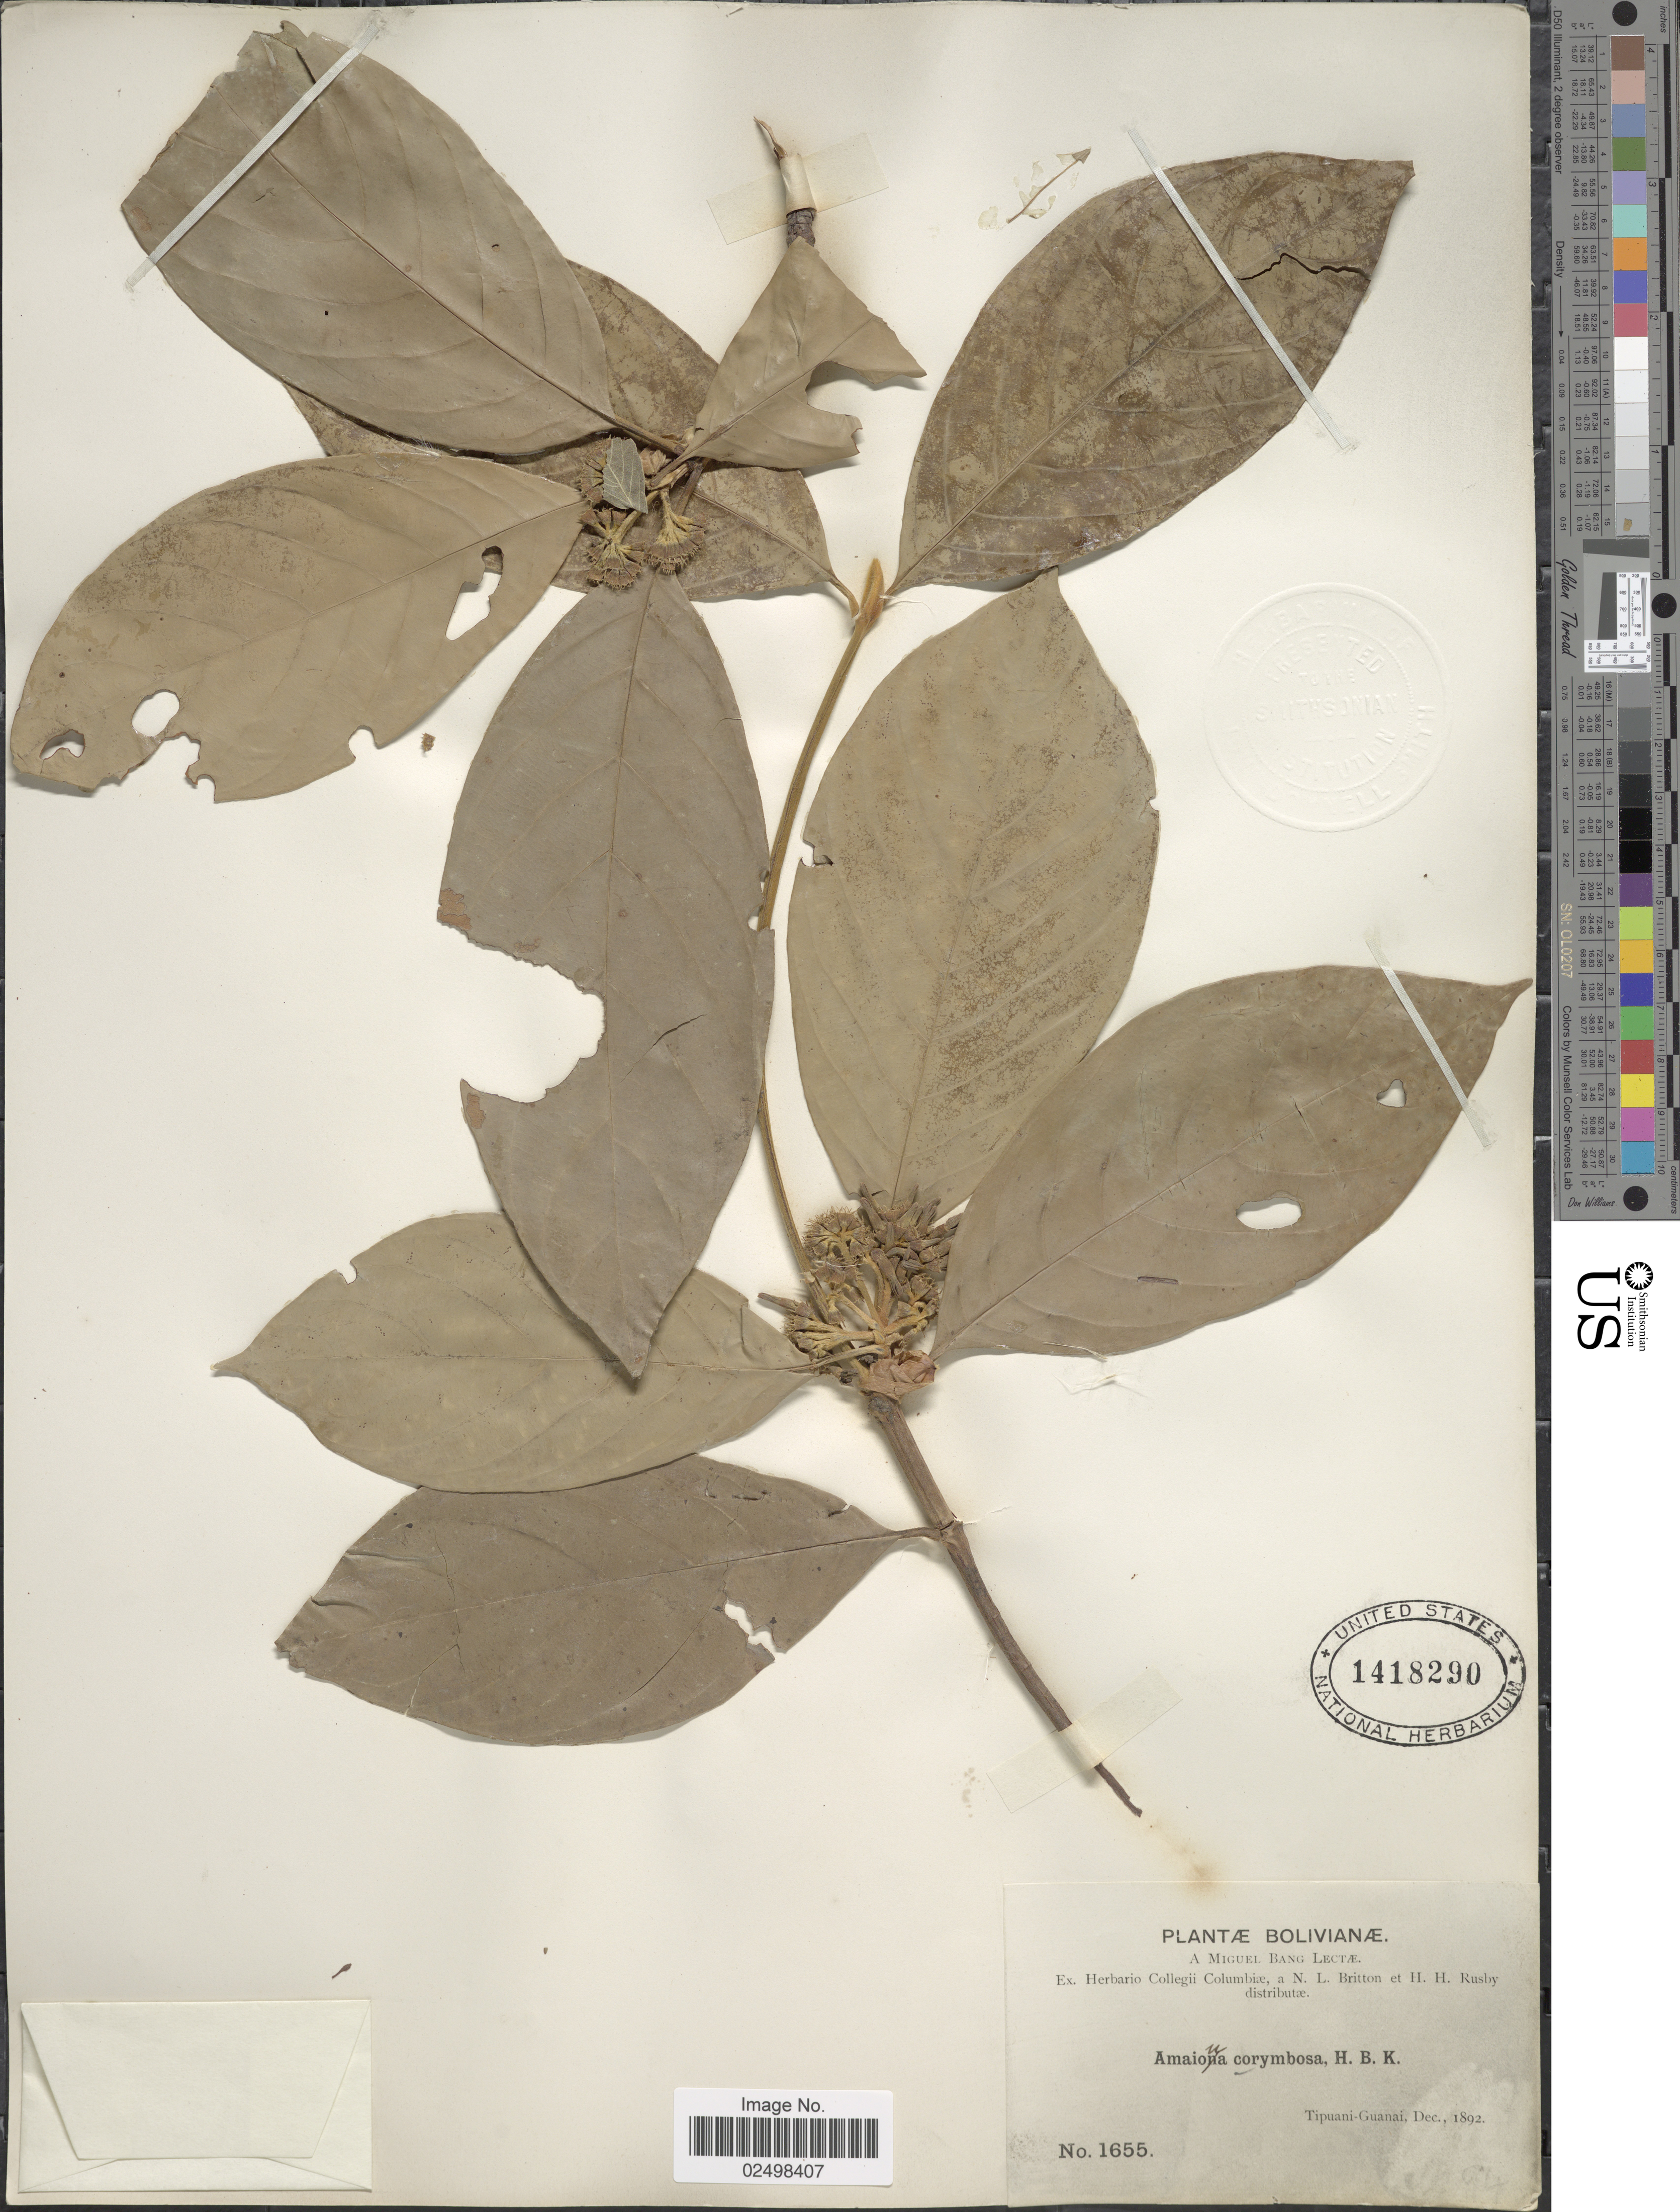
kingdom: Plantae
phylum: Tracheophyta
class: Magnoliopsida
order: Gentianales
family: Rubiaceae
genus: Amaioua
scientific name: Amaioua corymbosa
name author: Kunth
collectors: M. Bang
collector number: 1655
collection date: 1892-12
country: Bolivia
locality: Tipuani-Guanai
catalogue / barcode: US 1418290